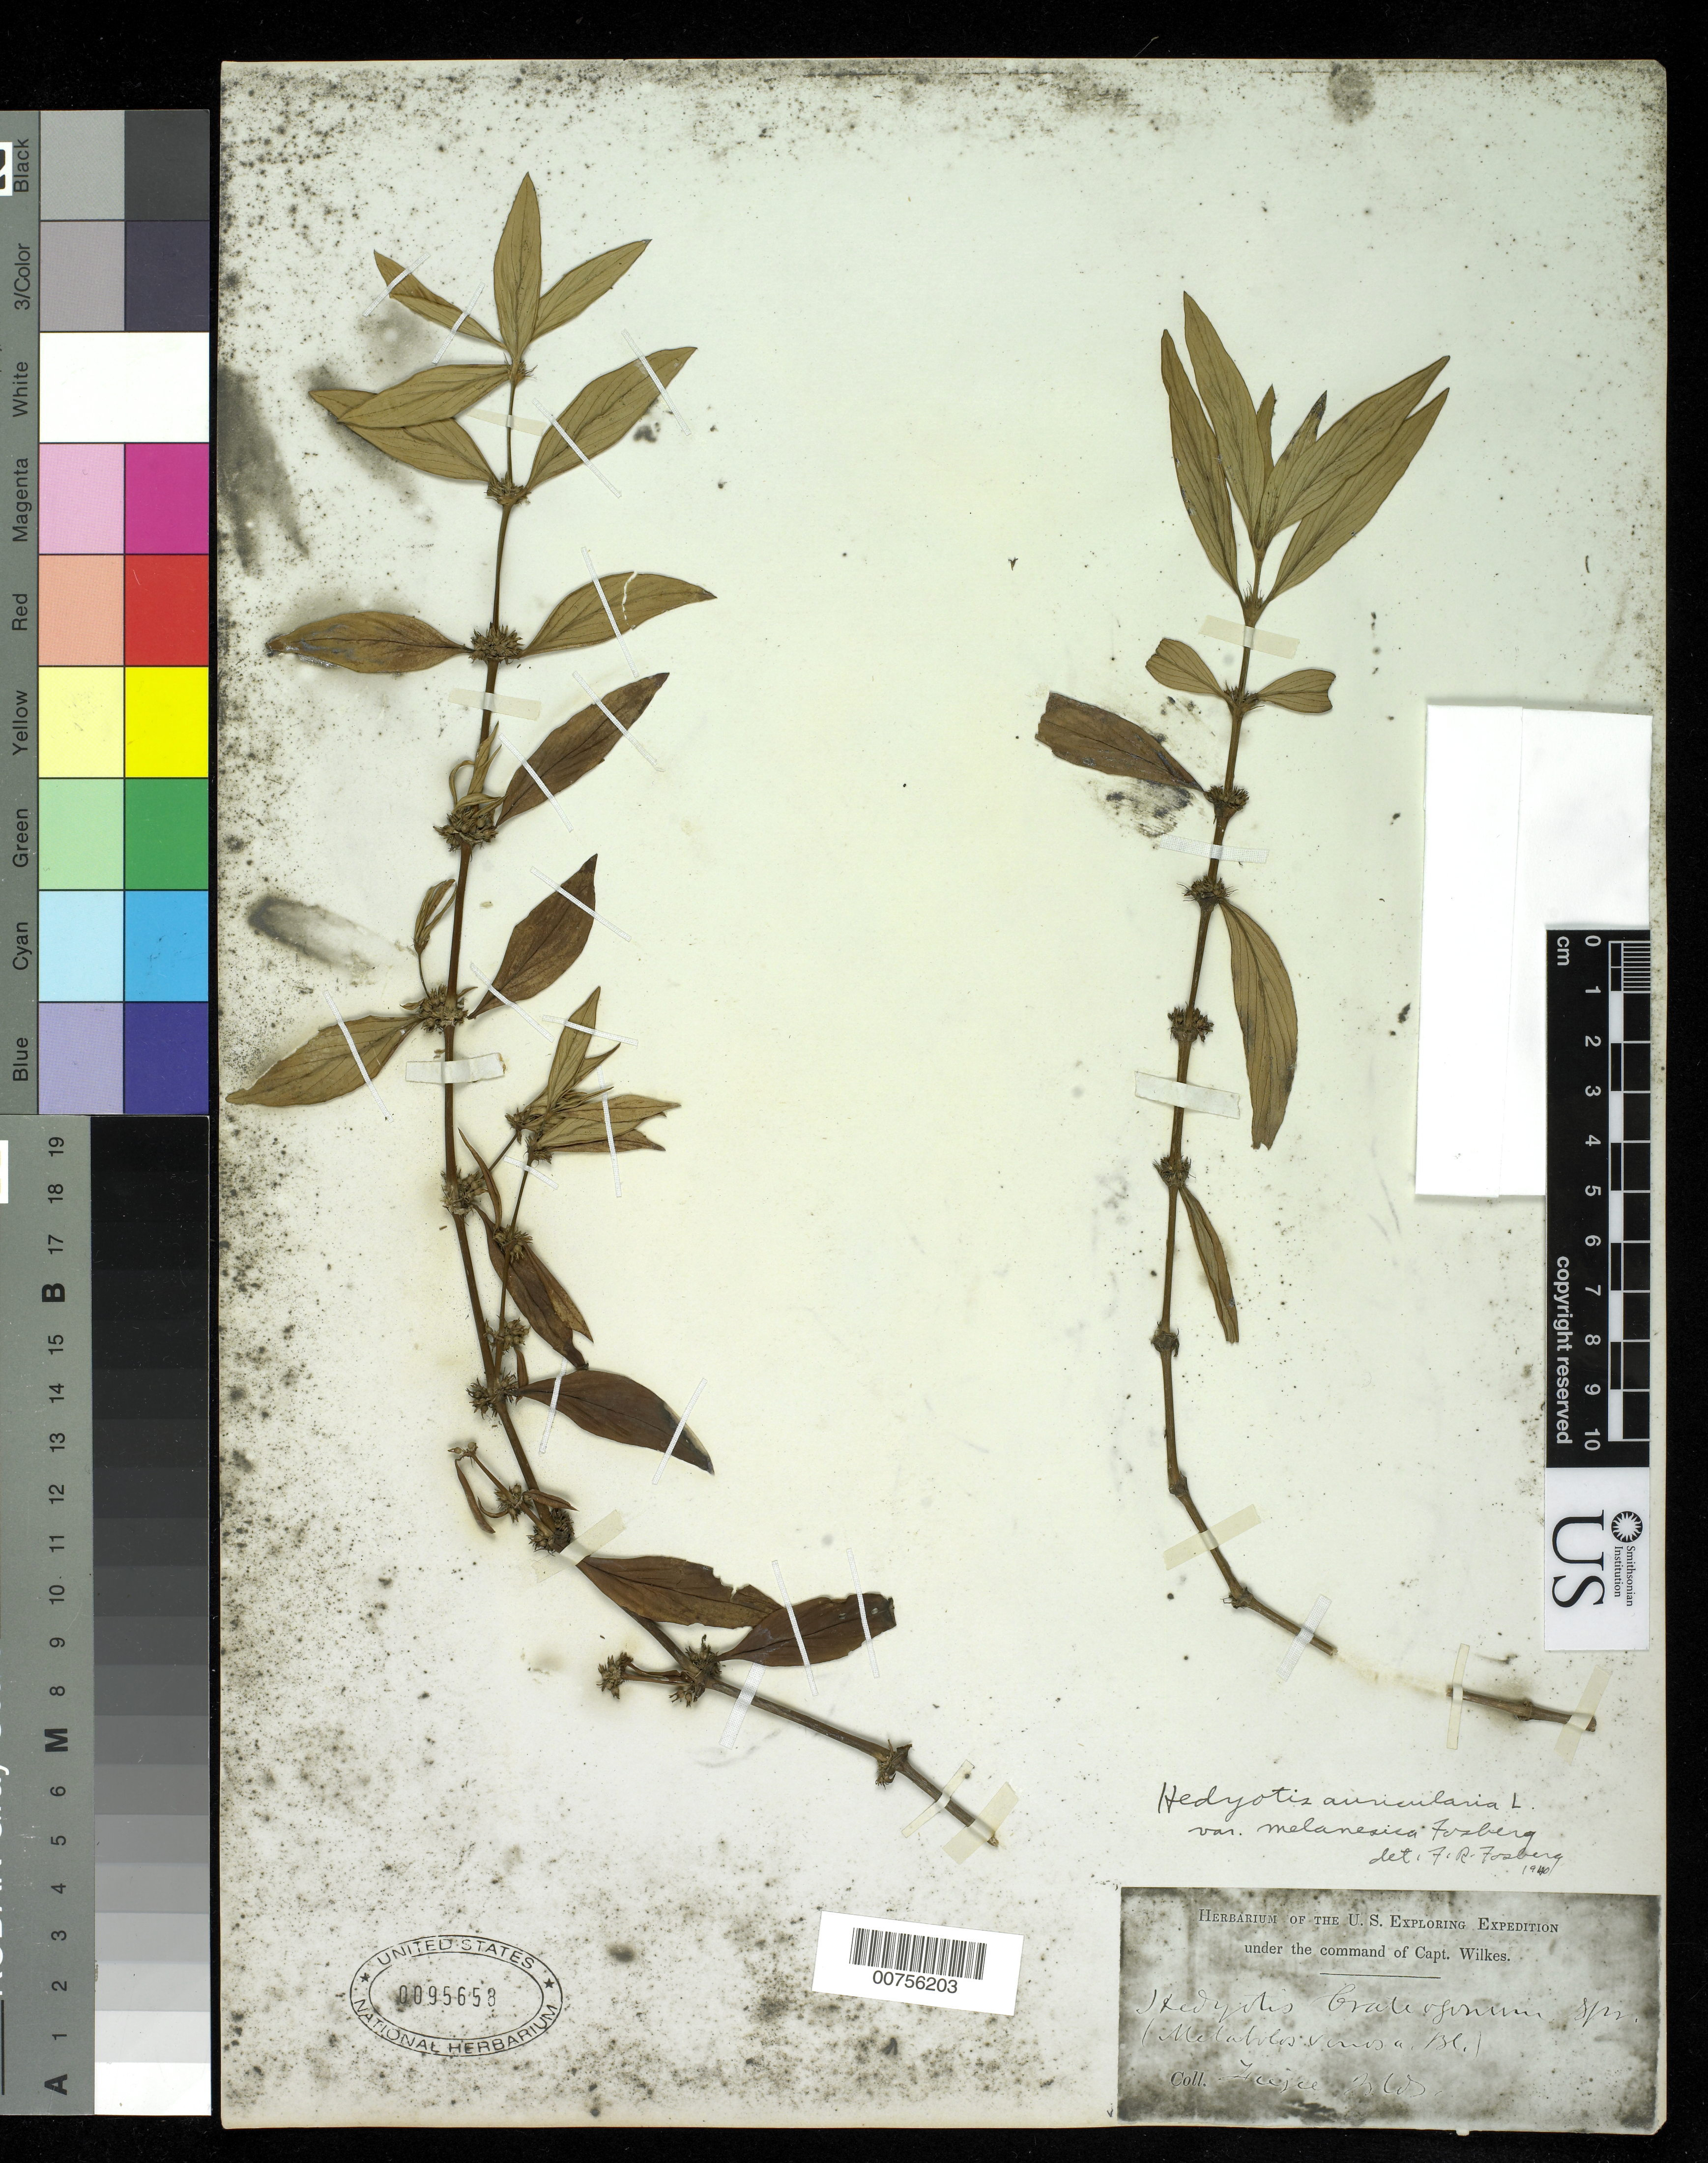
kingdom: Plantae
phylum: Tracheophyta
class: Magnoliopsida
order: Gentianales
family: Rubiaceae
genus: Hedyotis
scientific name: Hedyotis auricularia var. melanesica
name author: Fosberg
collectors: Wilkes Explor. Exped.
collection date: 1838/1842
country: Fiji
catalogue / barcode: US 95658